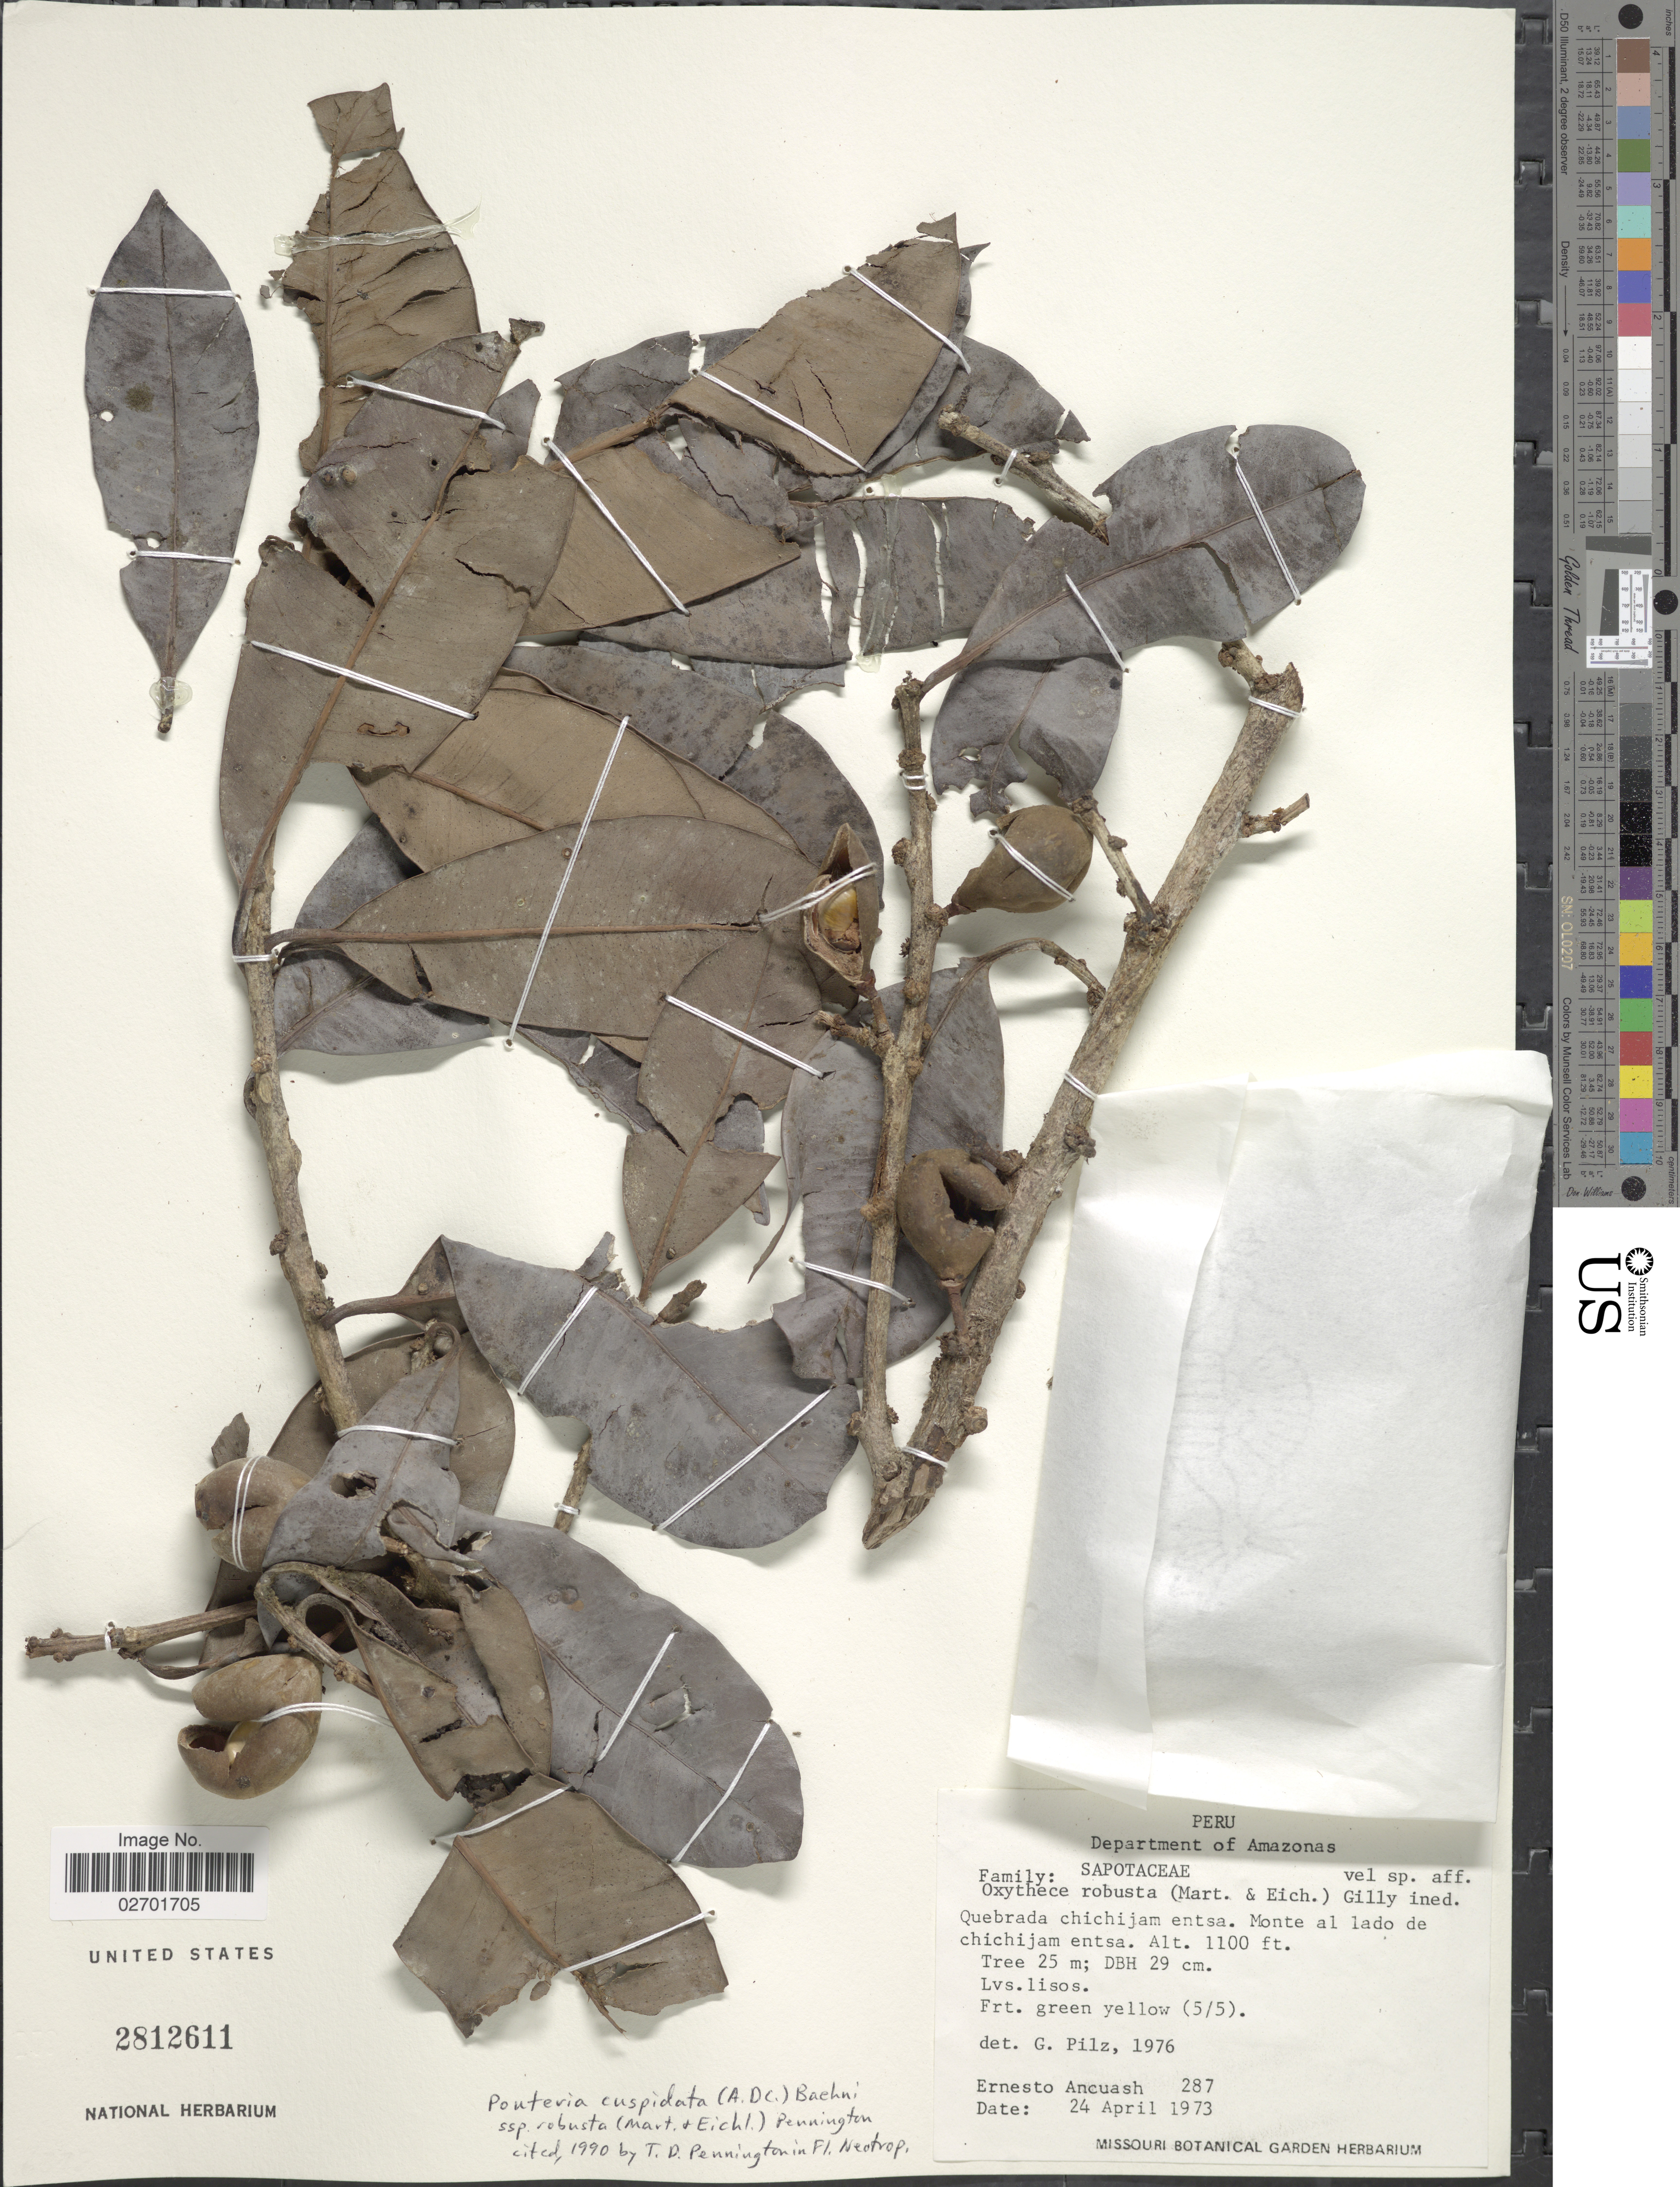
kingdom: Plantae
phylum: Tracheophyta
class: Magnoliopsida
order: Ericales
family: Sapotaceae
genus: Pouteria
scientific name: Pouteria cuspidata subsp. robusta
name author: (Mart. & Eichler) T.D. Penn.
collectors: E. Ancuash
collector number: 287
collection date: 1973-04-24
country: Peru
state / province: Amazonas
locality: Department of Amazonias, Quebrada chichijam entsa. Monte al lado de chichijam entsa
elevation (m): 335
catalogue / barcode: US 2812611